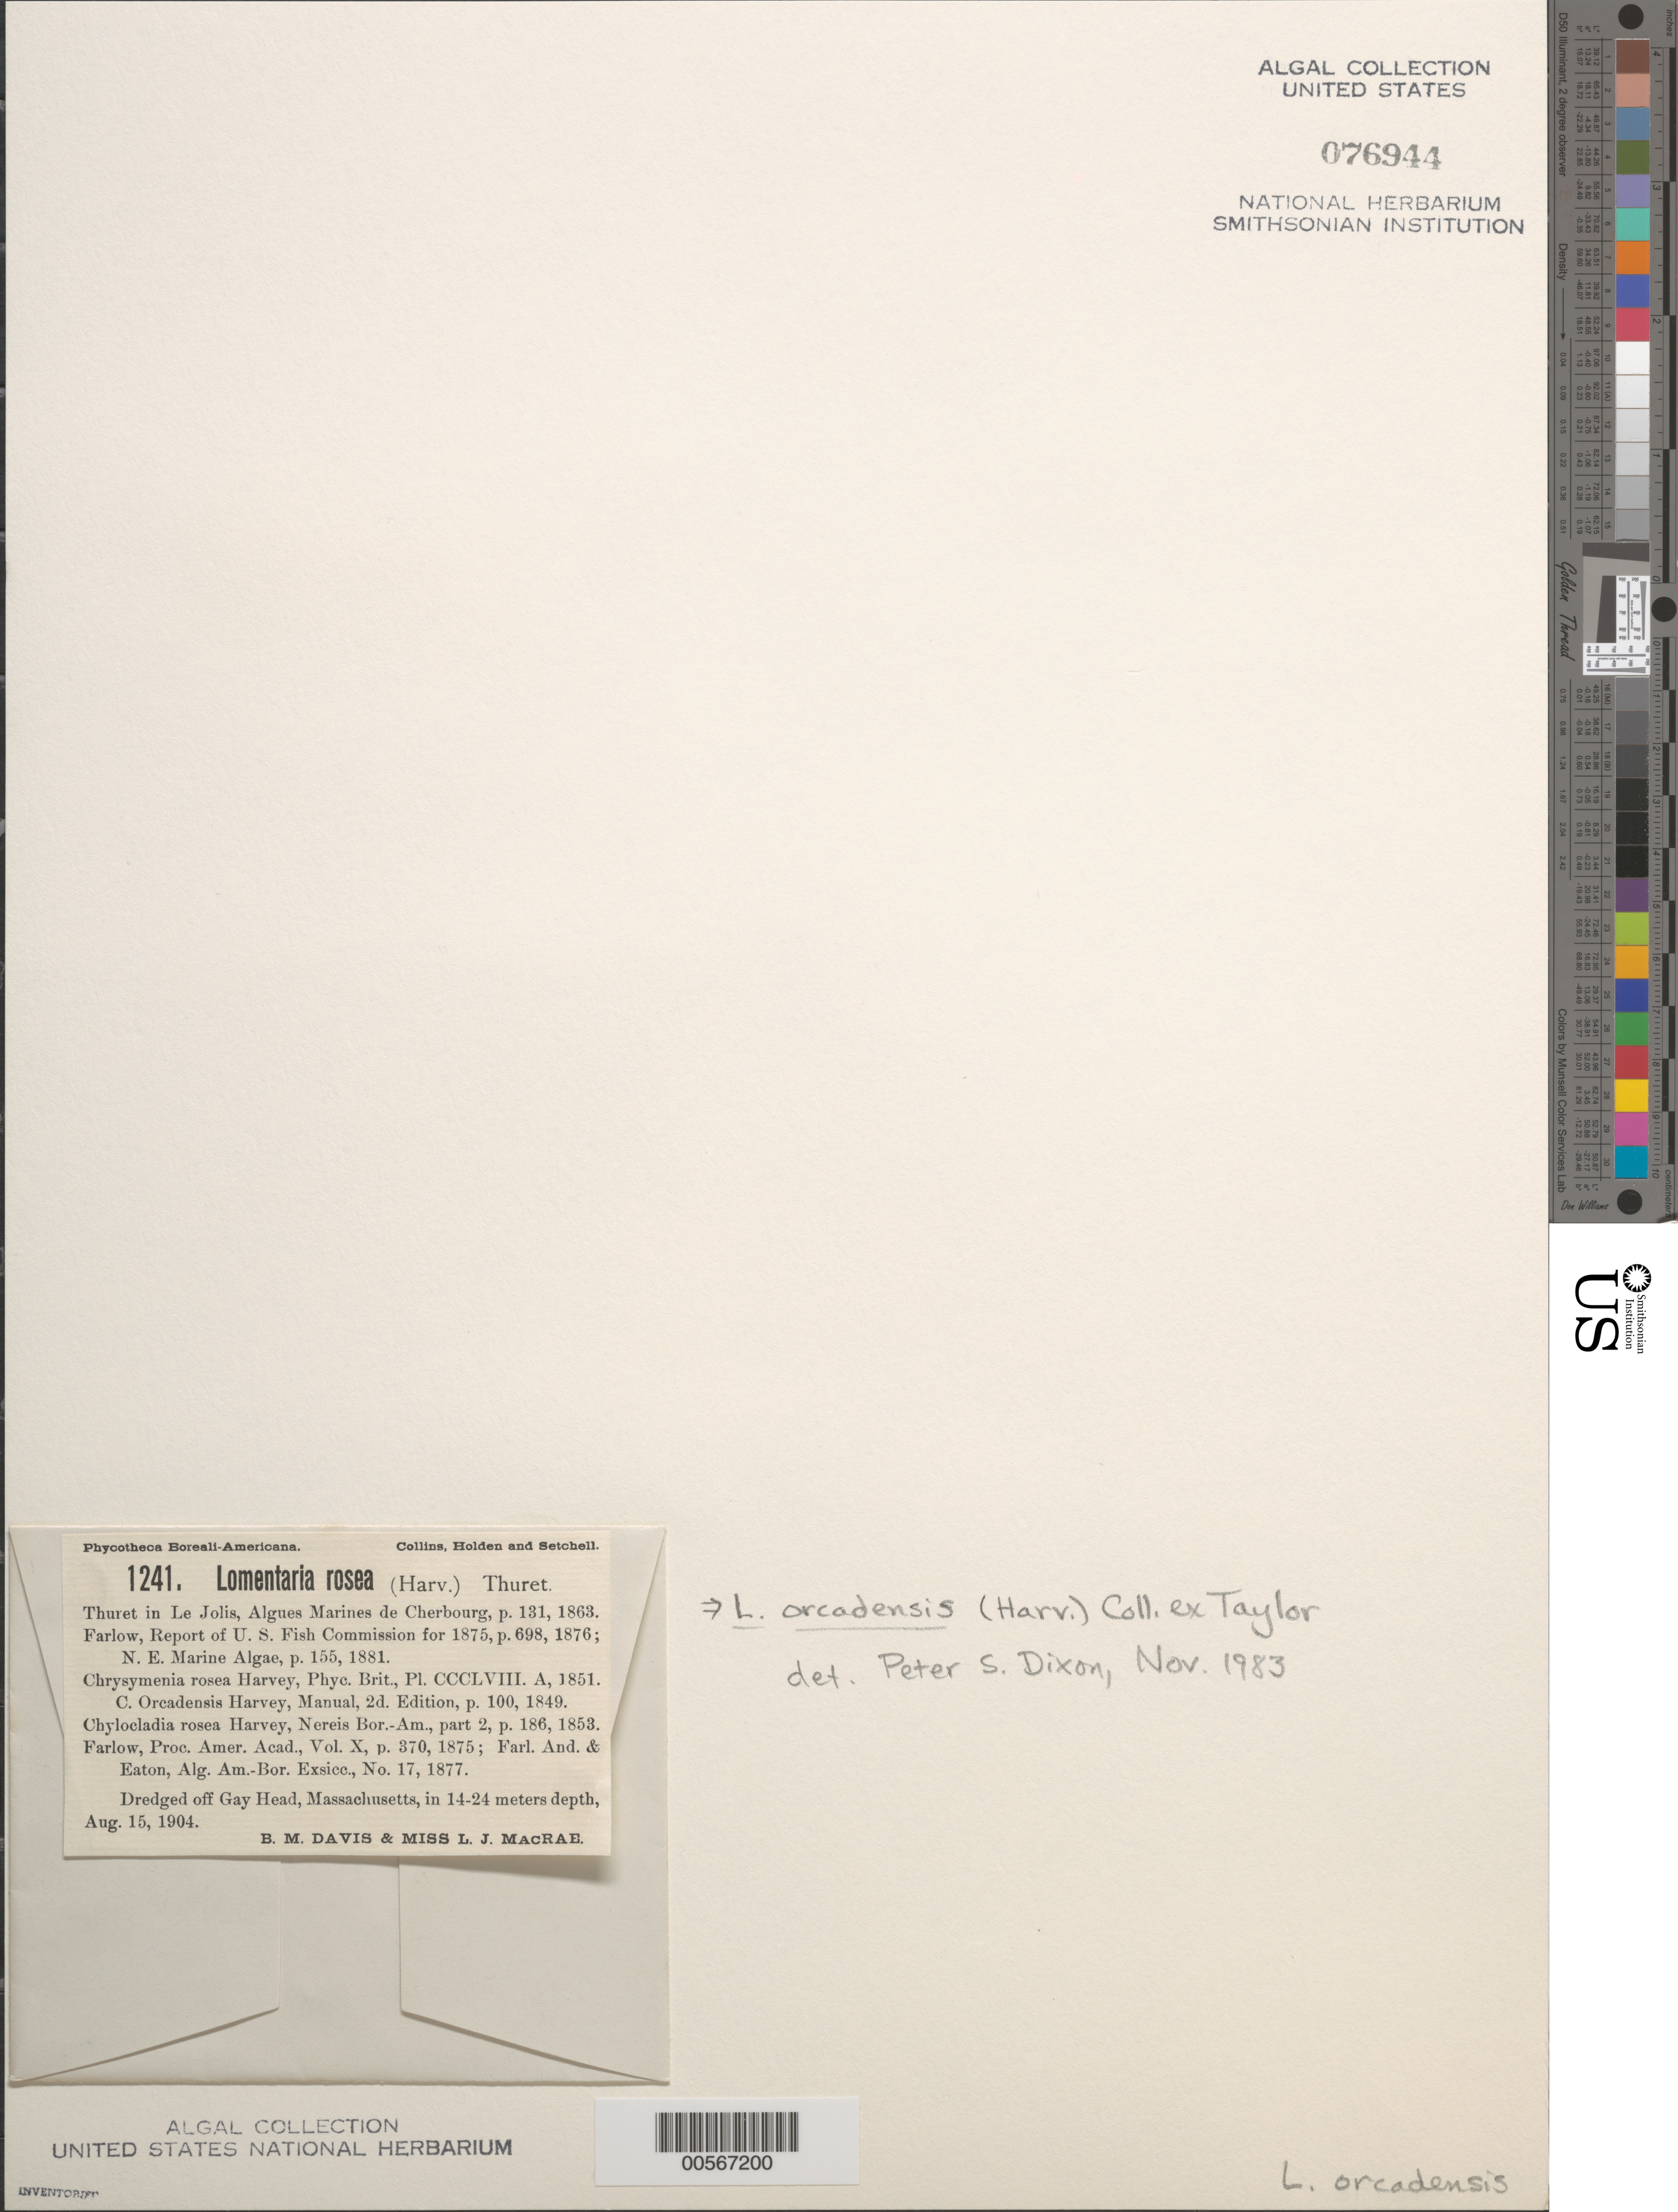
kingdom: Plantae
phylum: Rhodophyta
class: Florideophyceae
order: Rhodymeniales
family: Lomentariaceae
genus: Lomentaria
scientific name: Lomentaria orcadensis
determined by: Dixon, P. S.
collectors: B. Davis & L. Macrae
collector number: PB-A 1241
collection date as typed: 15 Aug 1904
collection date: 1904-08-15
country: United States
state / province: Massachusetts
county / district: Dukes County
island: Martha's Vineyard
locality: Off Gay Head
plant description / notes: Collins, Holden & Setchell, Phycotheca Boreali-Americana, as Lomentaria rosea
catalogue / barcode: US 76944